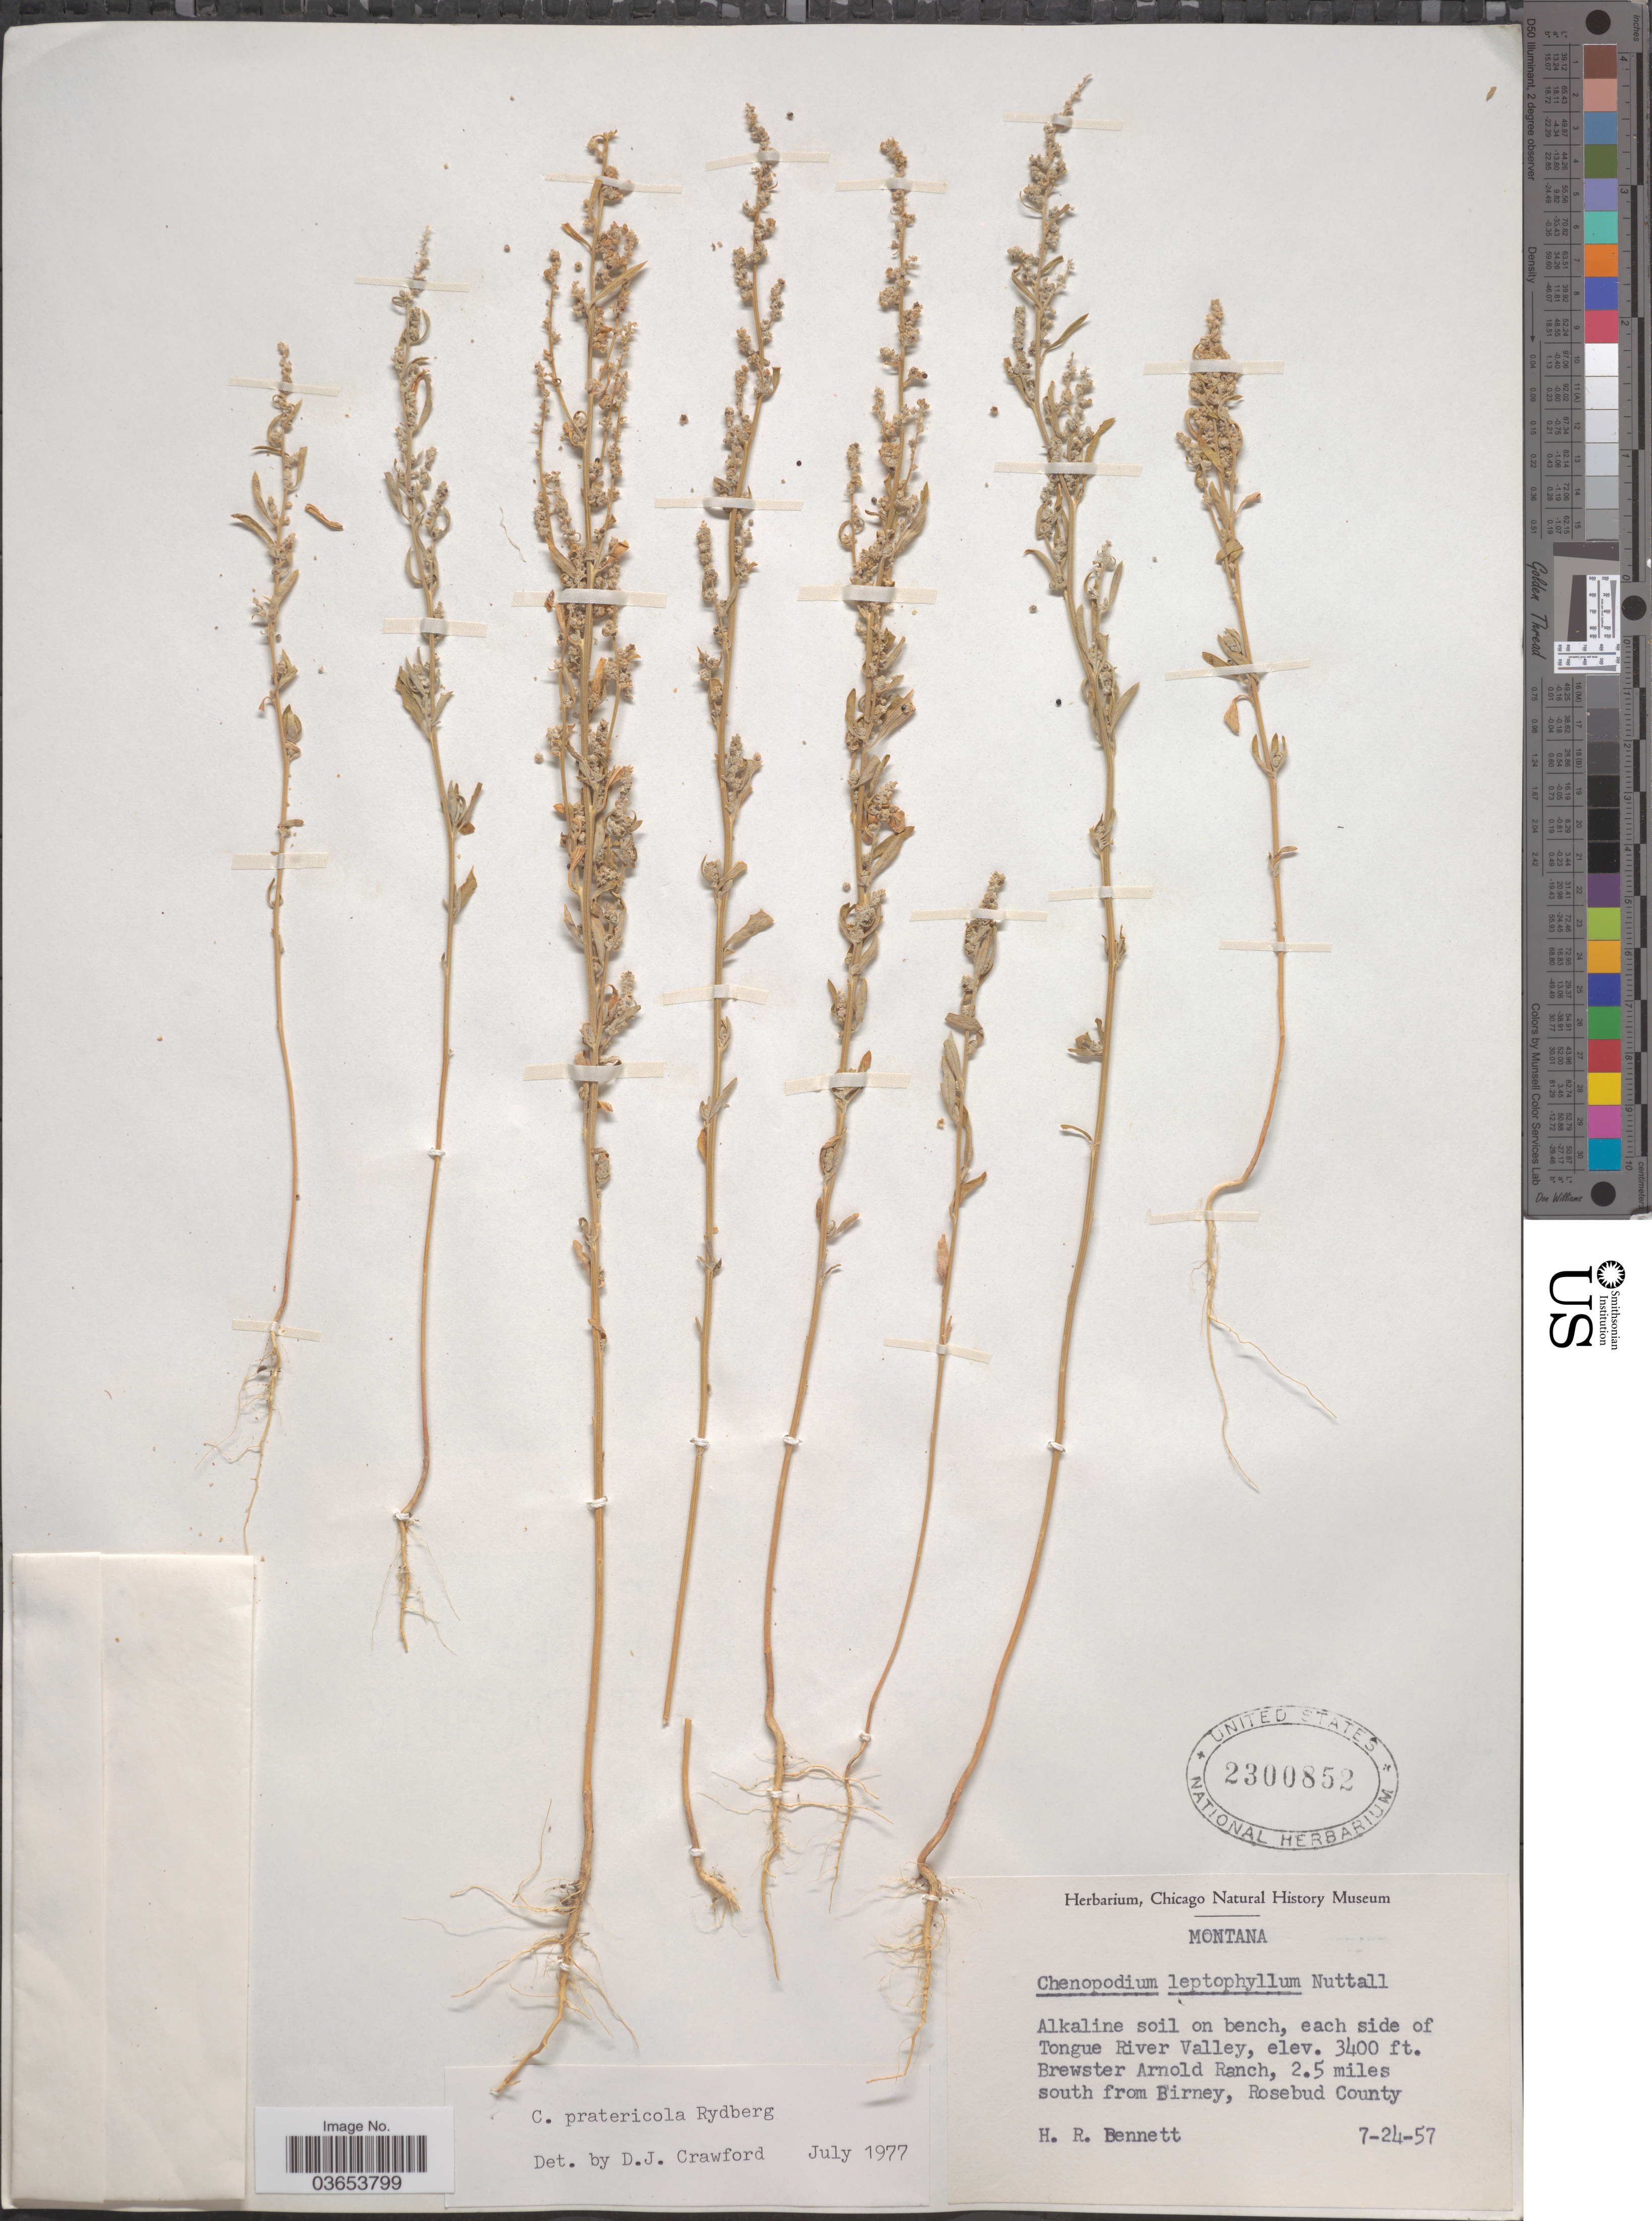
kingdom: Plantae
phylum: Tracheophyta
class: Magnoliopsida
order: Caryophyllales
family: Amaranthaceae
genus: Chenopodium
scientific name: Chenopodium pratericola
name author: Rydb.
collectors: H. R. Bennett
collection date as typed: Transcribed d/m/y: 24/7/57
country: United States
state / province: Montana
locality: Alkaline soil on bench, each side of Tongue River Valley. Brewster Arnold Ranch, 2.5 miles south from Birney, Rosebud County.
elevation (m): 1036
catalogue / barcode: US 2300852